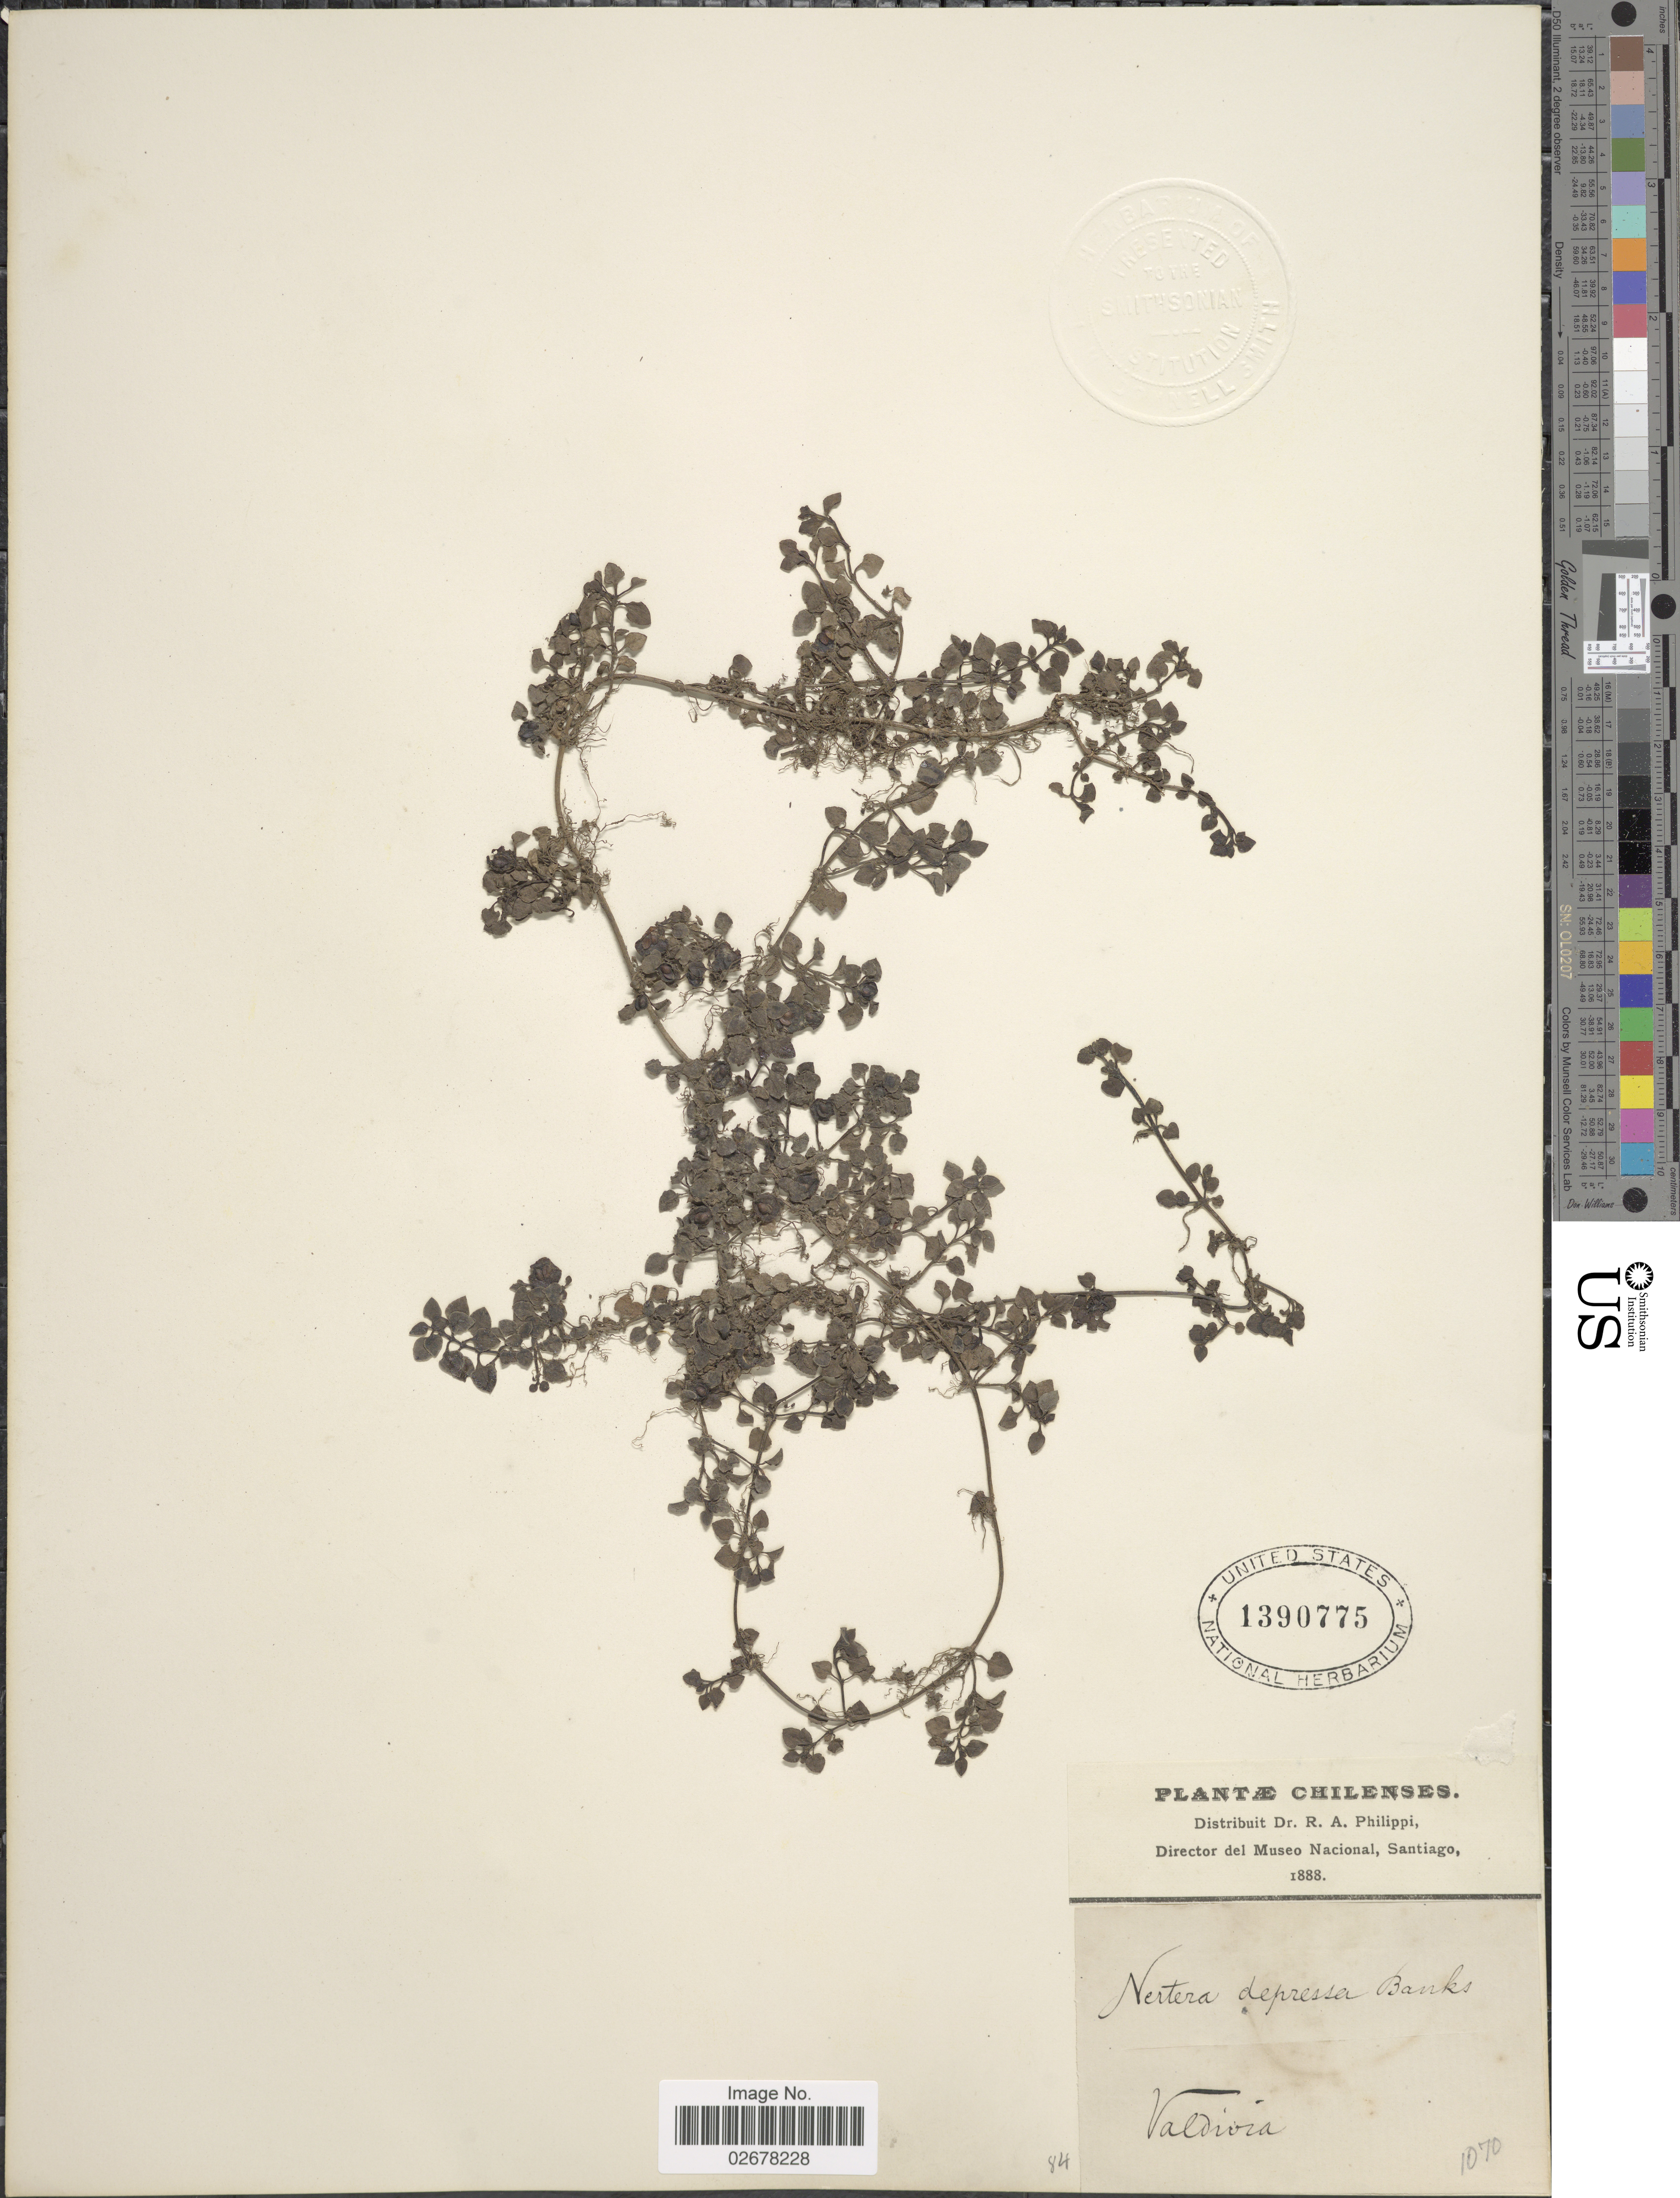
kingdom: Plantae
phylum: Tracheophyta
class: Magnoliopsida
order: Gentianales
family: Rubiaceae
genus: Nertera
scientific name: Nertera depressa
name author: Banks & Sol. ex Gaertn.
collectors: R. A. Philippi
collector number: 1070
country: Chile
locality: Chilenses, Valdivia.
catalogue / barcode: US 1390775